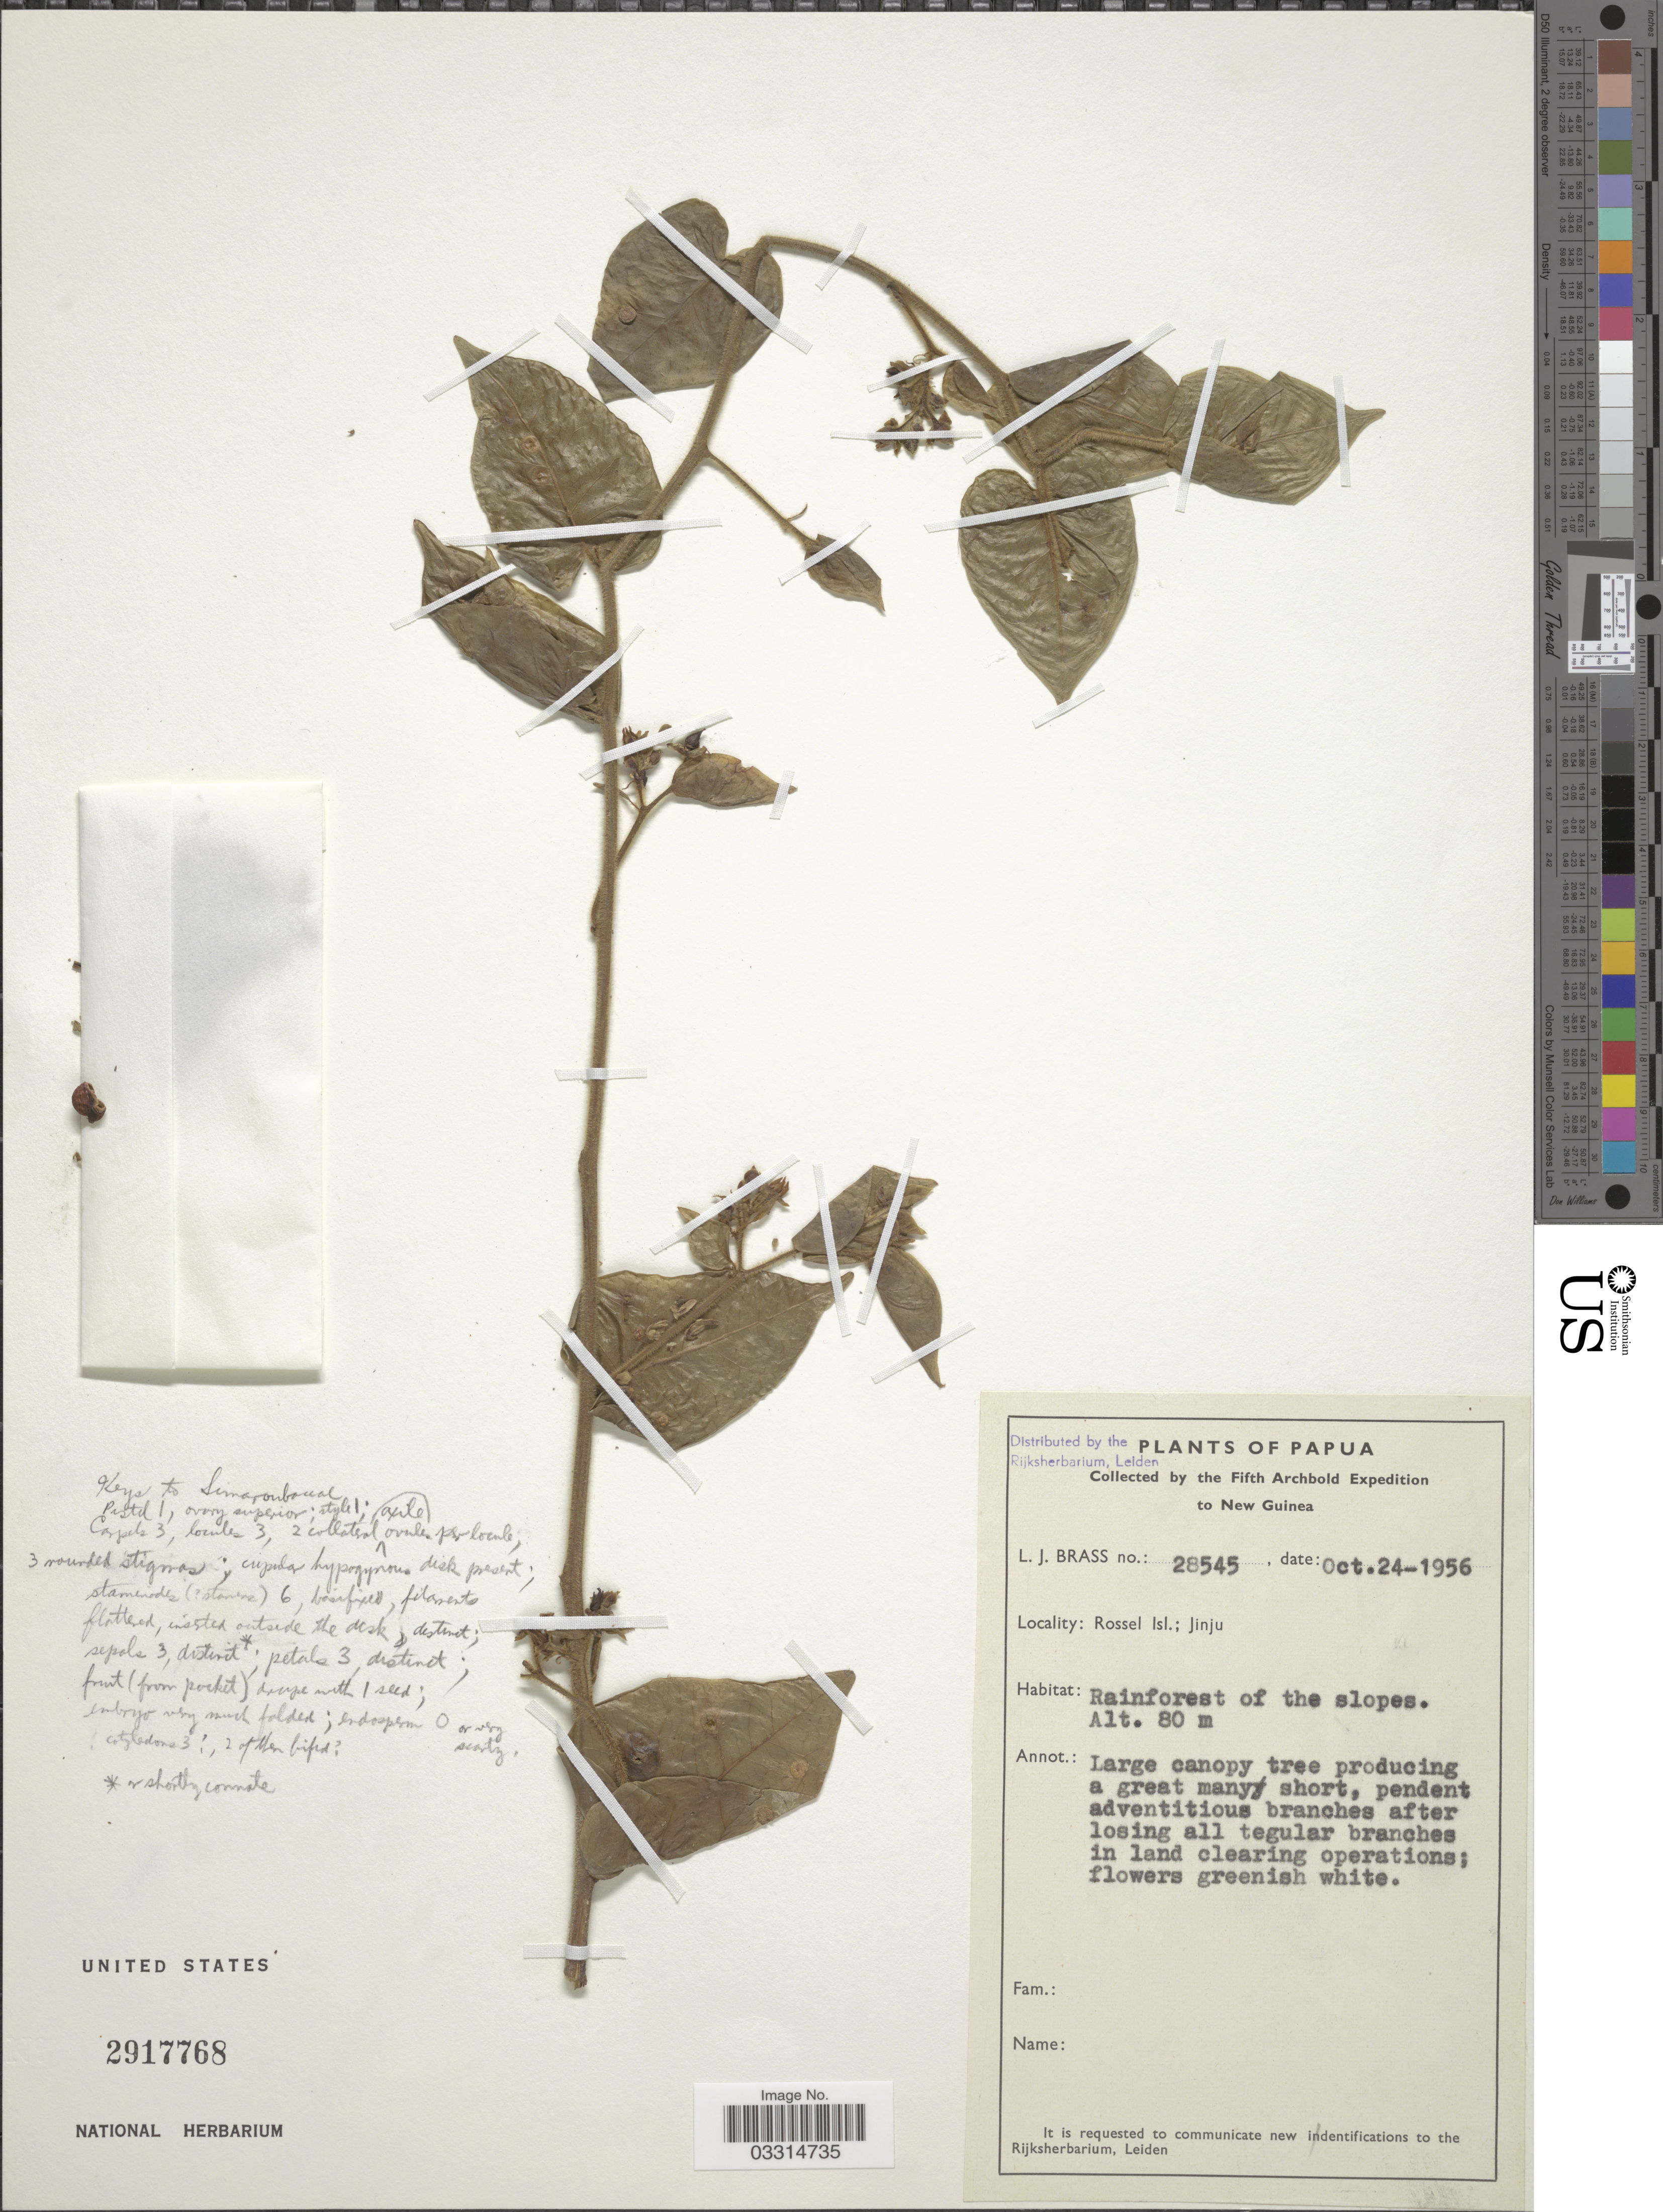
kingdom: Plantae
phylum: Tracheophyta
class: Magnoliopsida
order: Sapindales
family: Burseraceae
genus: Rosselia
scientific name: Rosselia bracteata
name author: Forman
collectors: L. J. Brass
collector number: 28545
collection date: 1956-10-24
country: Papua New Guinea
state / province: Milne Bay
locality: Papua. New Guinea, Rossel Isl.; Jinju.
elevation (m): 80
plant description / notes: cited by L.L. Forman et al., Kew Bull. 49(4): 606. 1994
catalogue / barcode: US 2917768